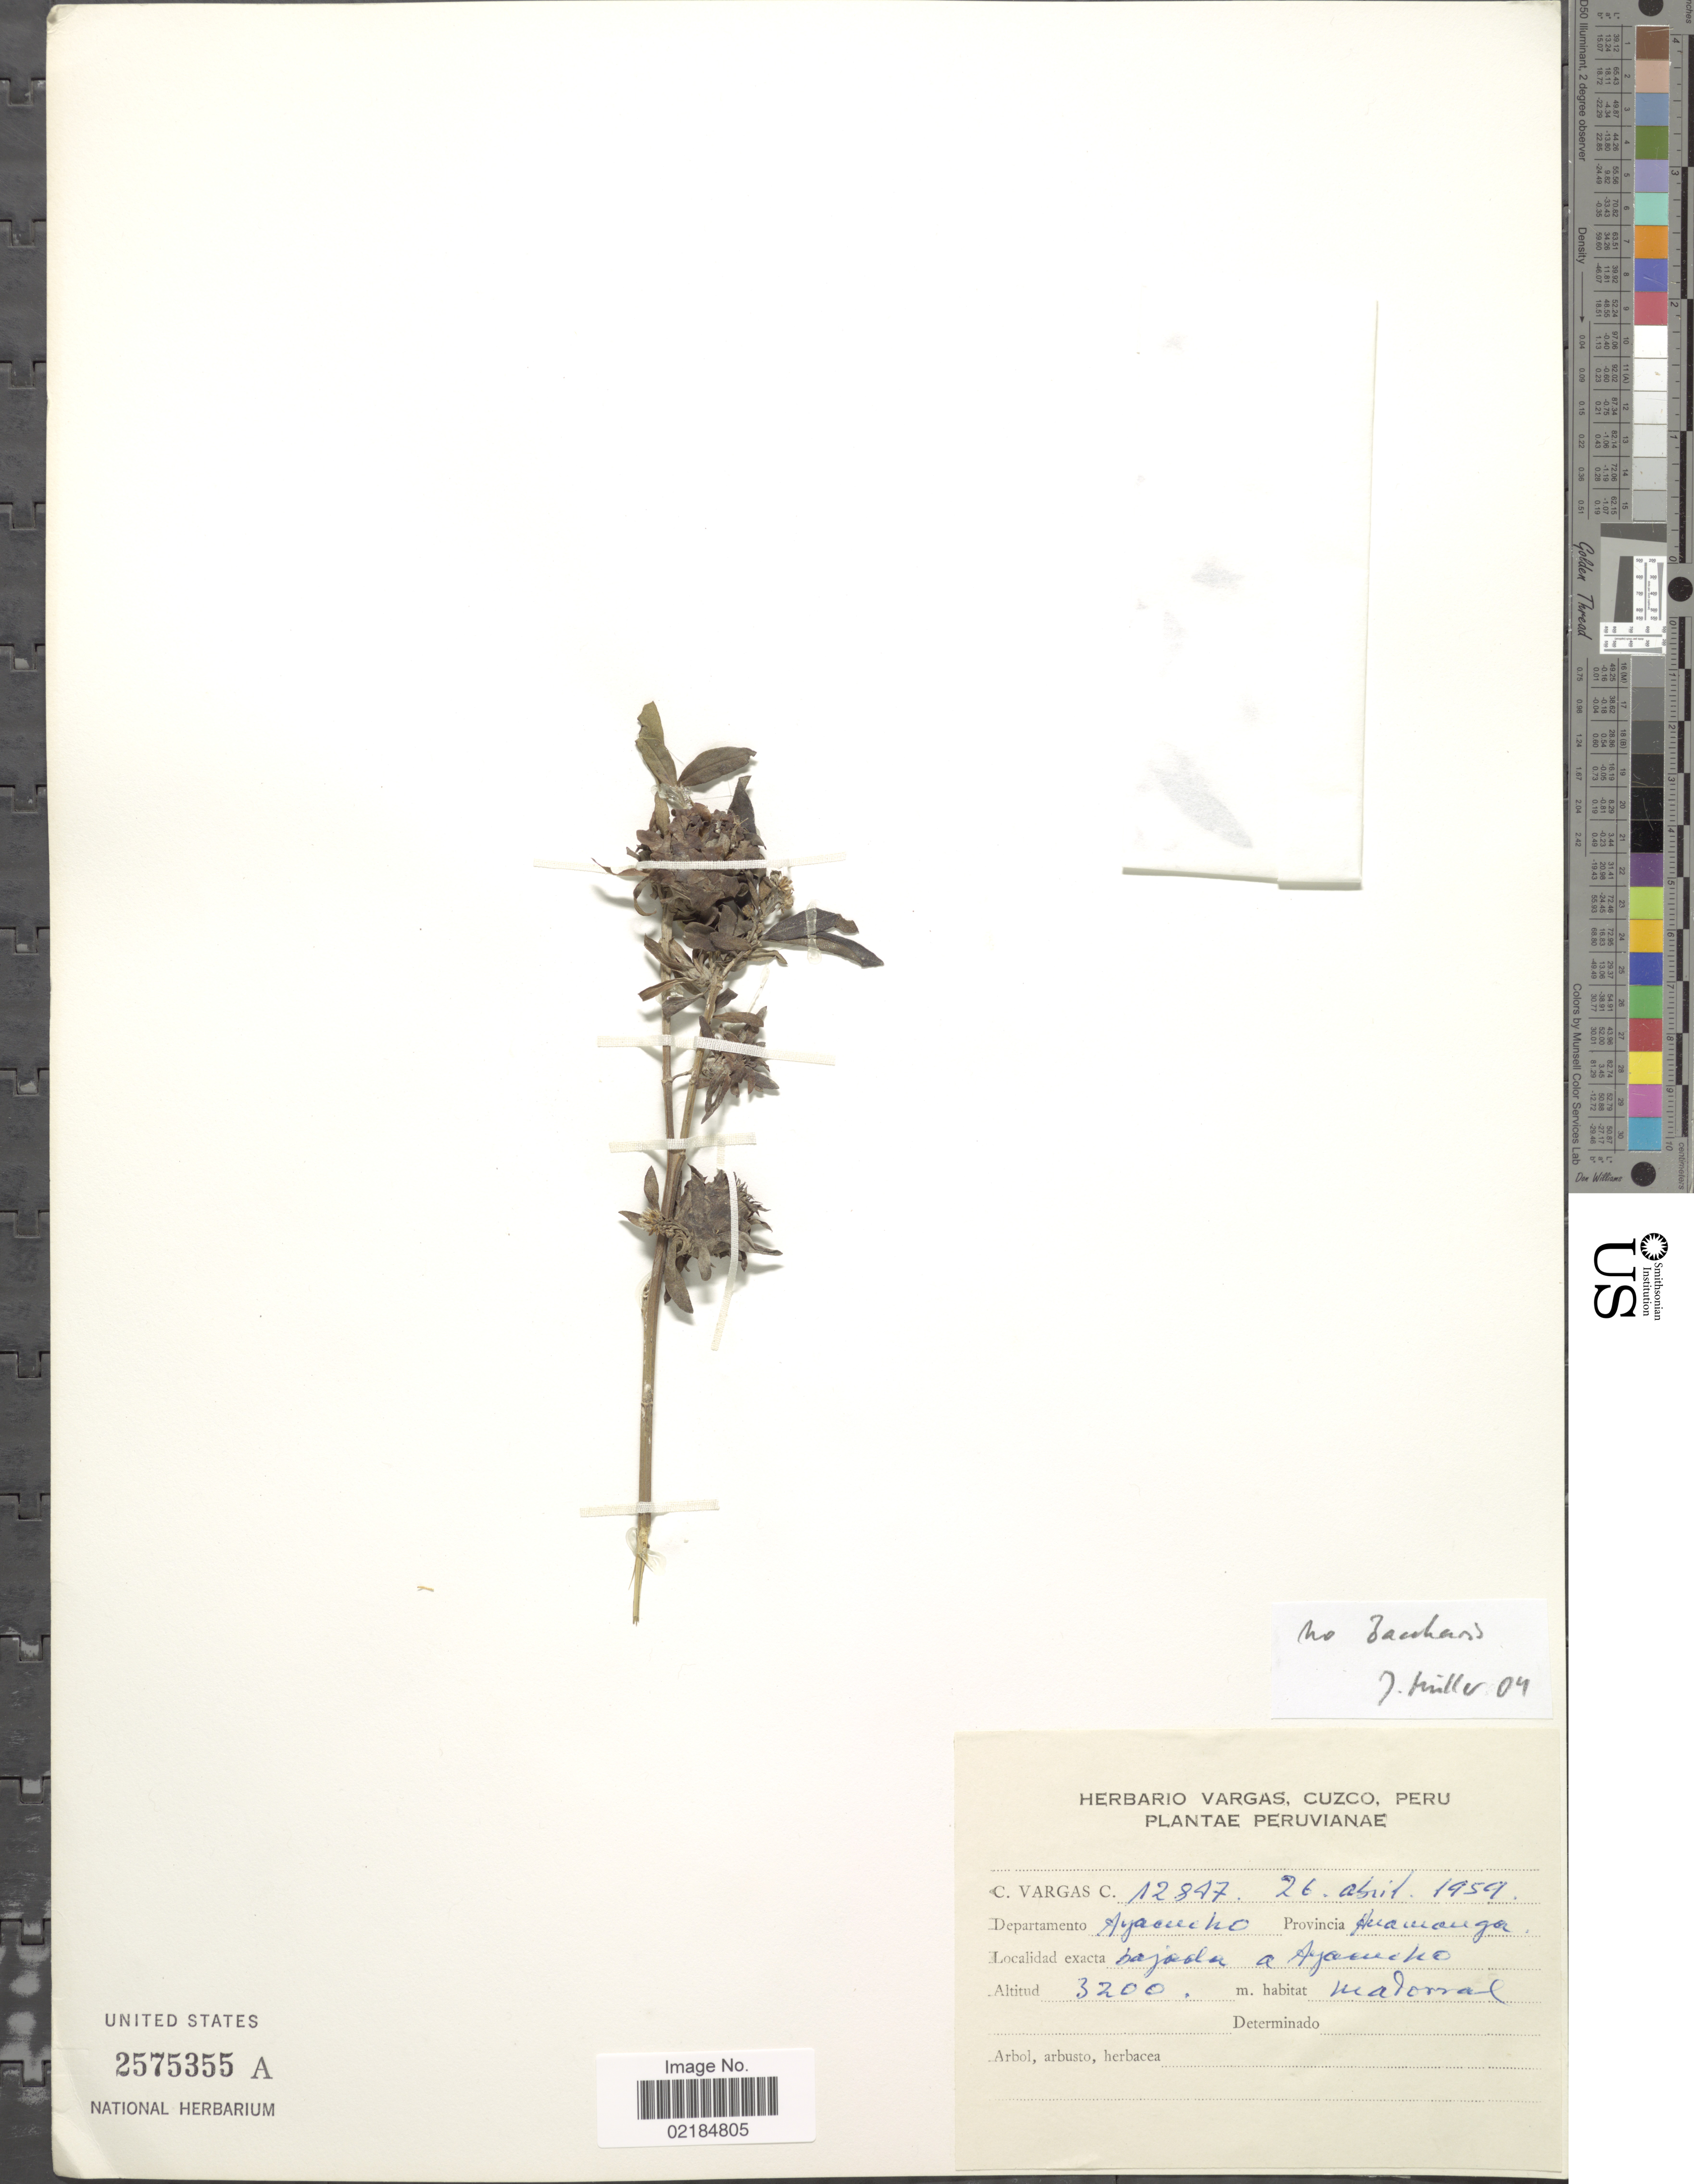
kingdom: Plantae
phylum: Tracheophyta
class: Magnoliopsida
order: Asterales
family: Asteraceae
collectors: C. Vargas Calderón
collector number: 12847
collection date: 1959-04-26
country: Peru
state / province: Ayacucho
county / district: Huamanga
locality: Bajada a Ayacucho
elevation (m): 3200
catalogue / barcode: US 2575355A